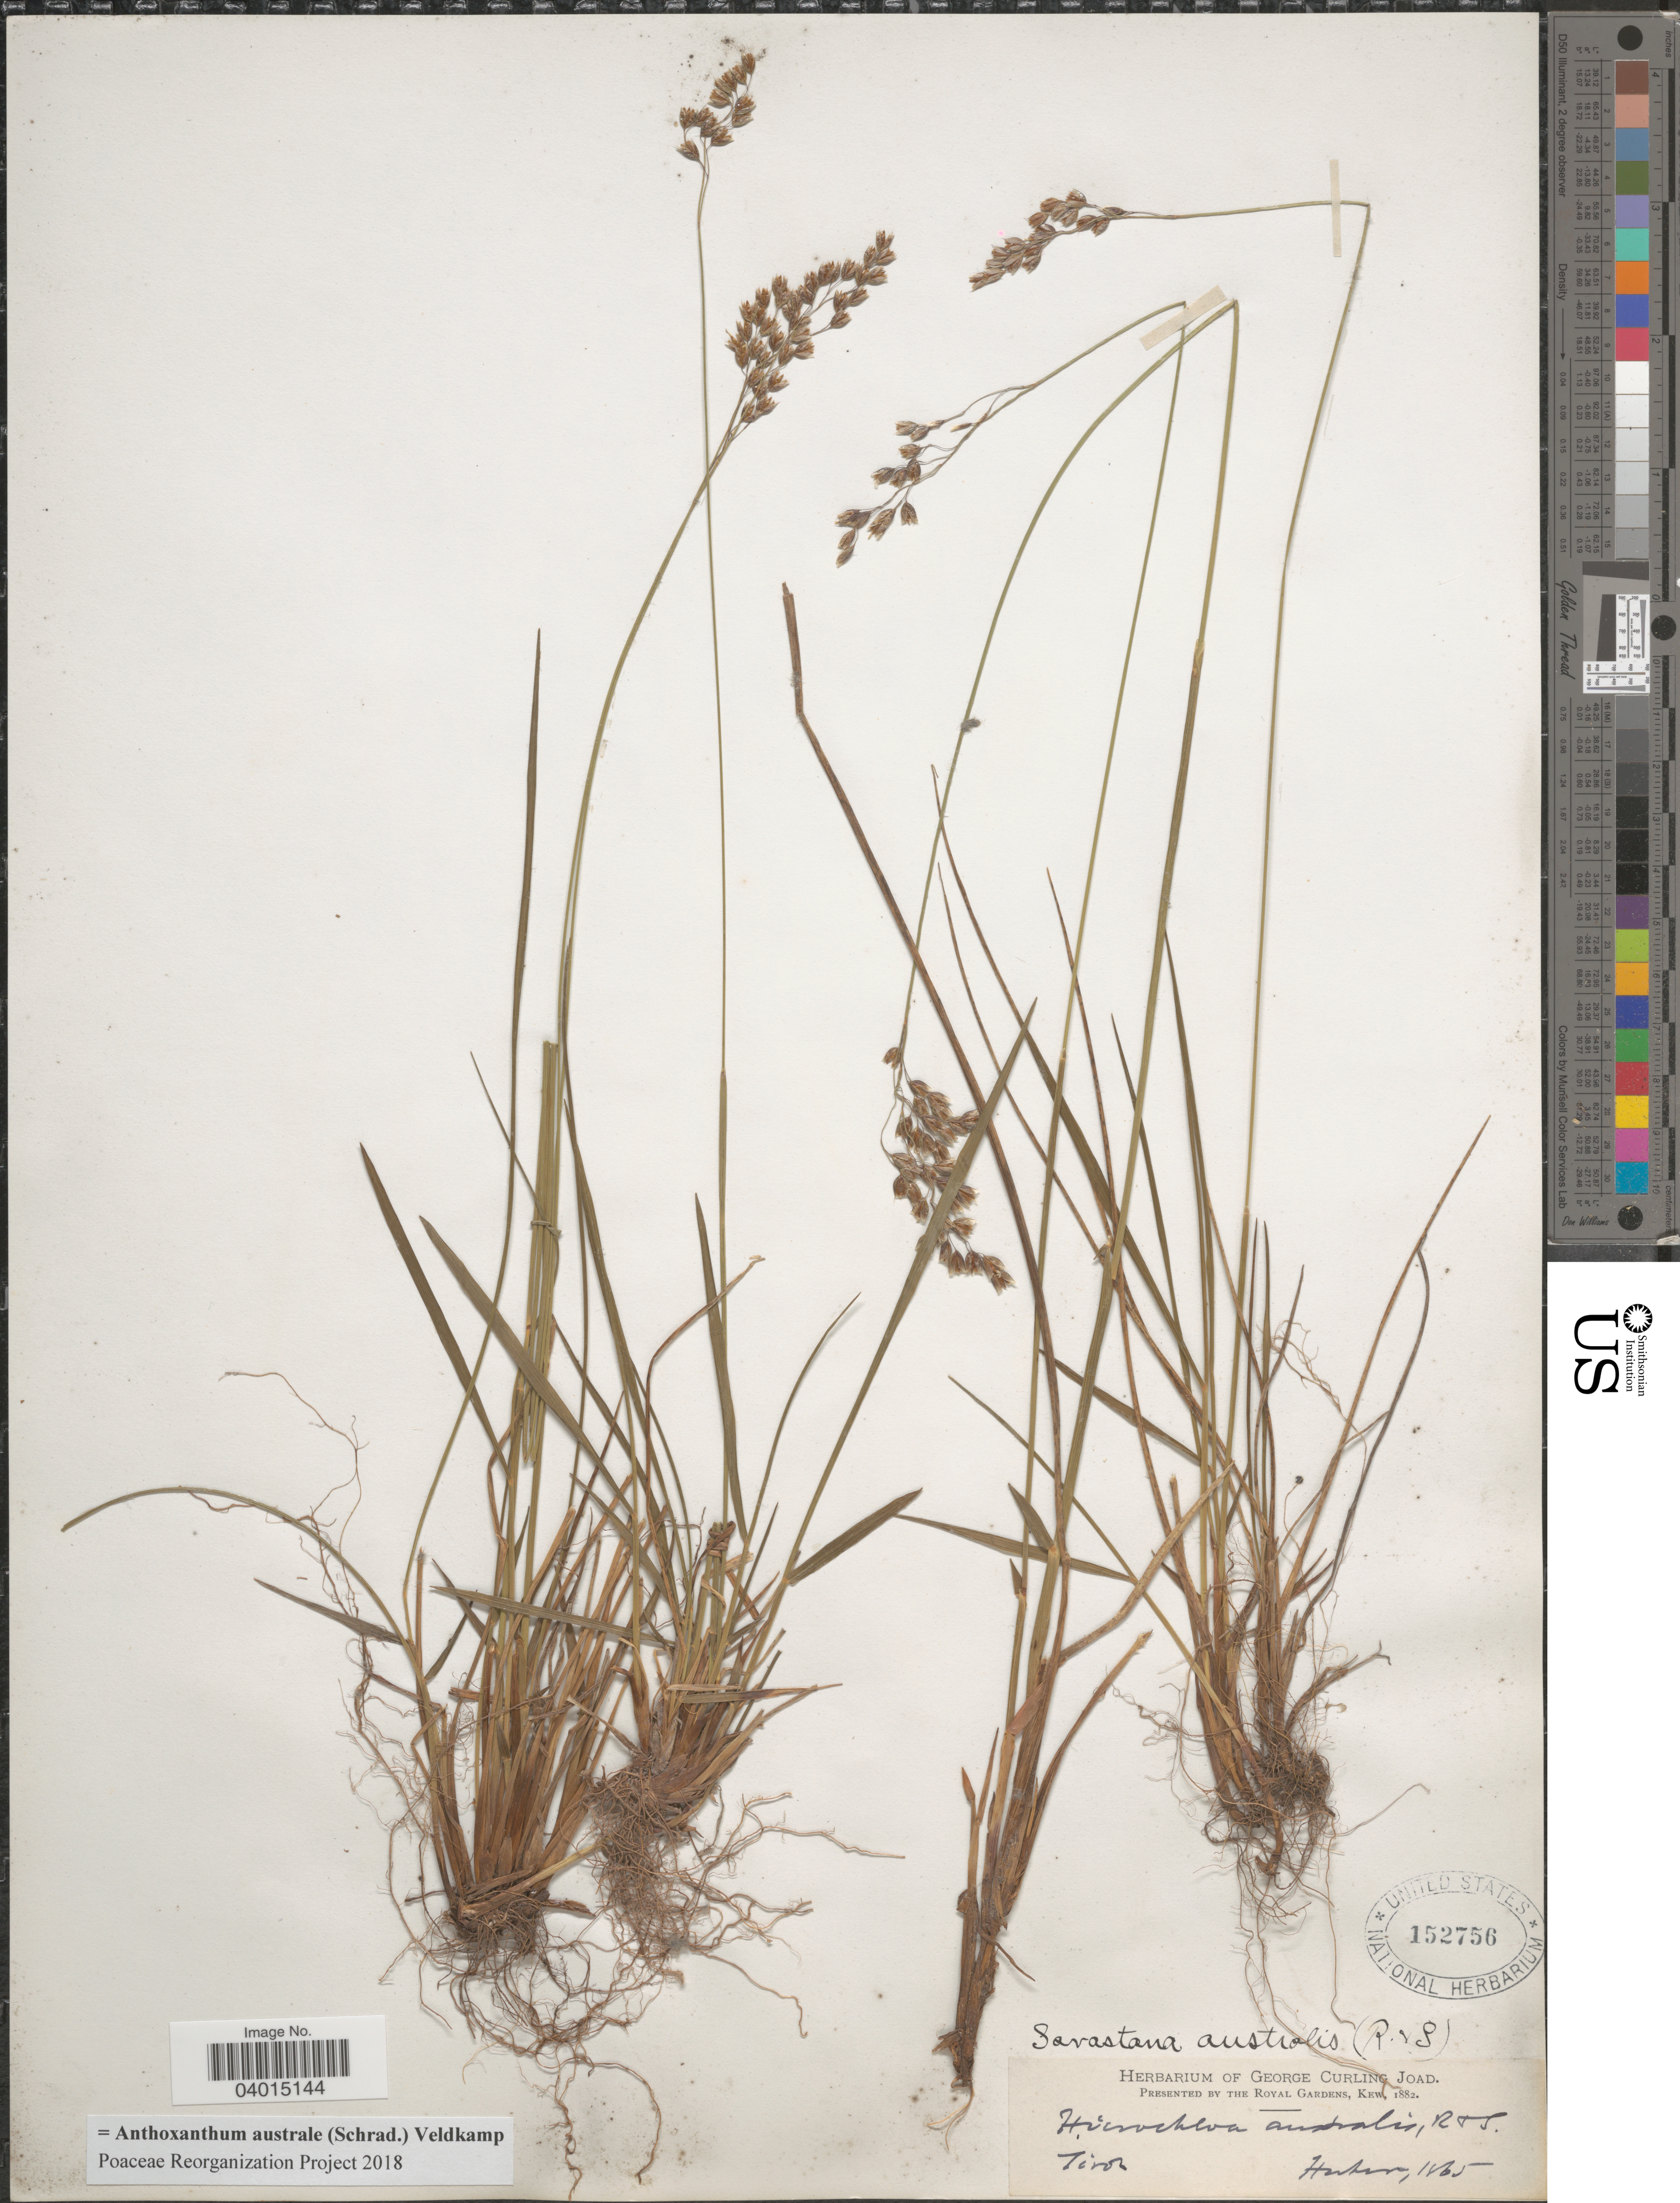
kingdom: Plantae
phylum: Tracheophyta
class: Liliopsida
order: Poales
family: Poaceae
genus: Anthoxanthum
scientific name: Anthoxanthum australe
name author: (Schrad.) Veldkamp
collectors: -. Huter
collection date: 1865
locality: Tirol.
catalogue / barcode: US 152756